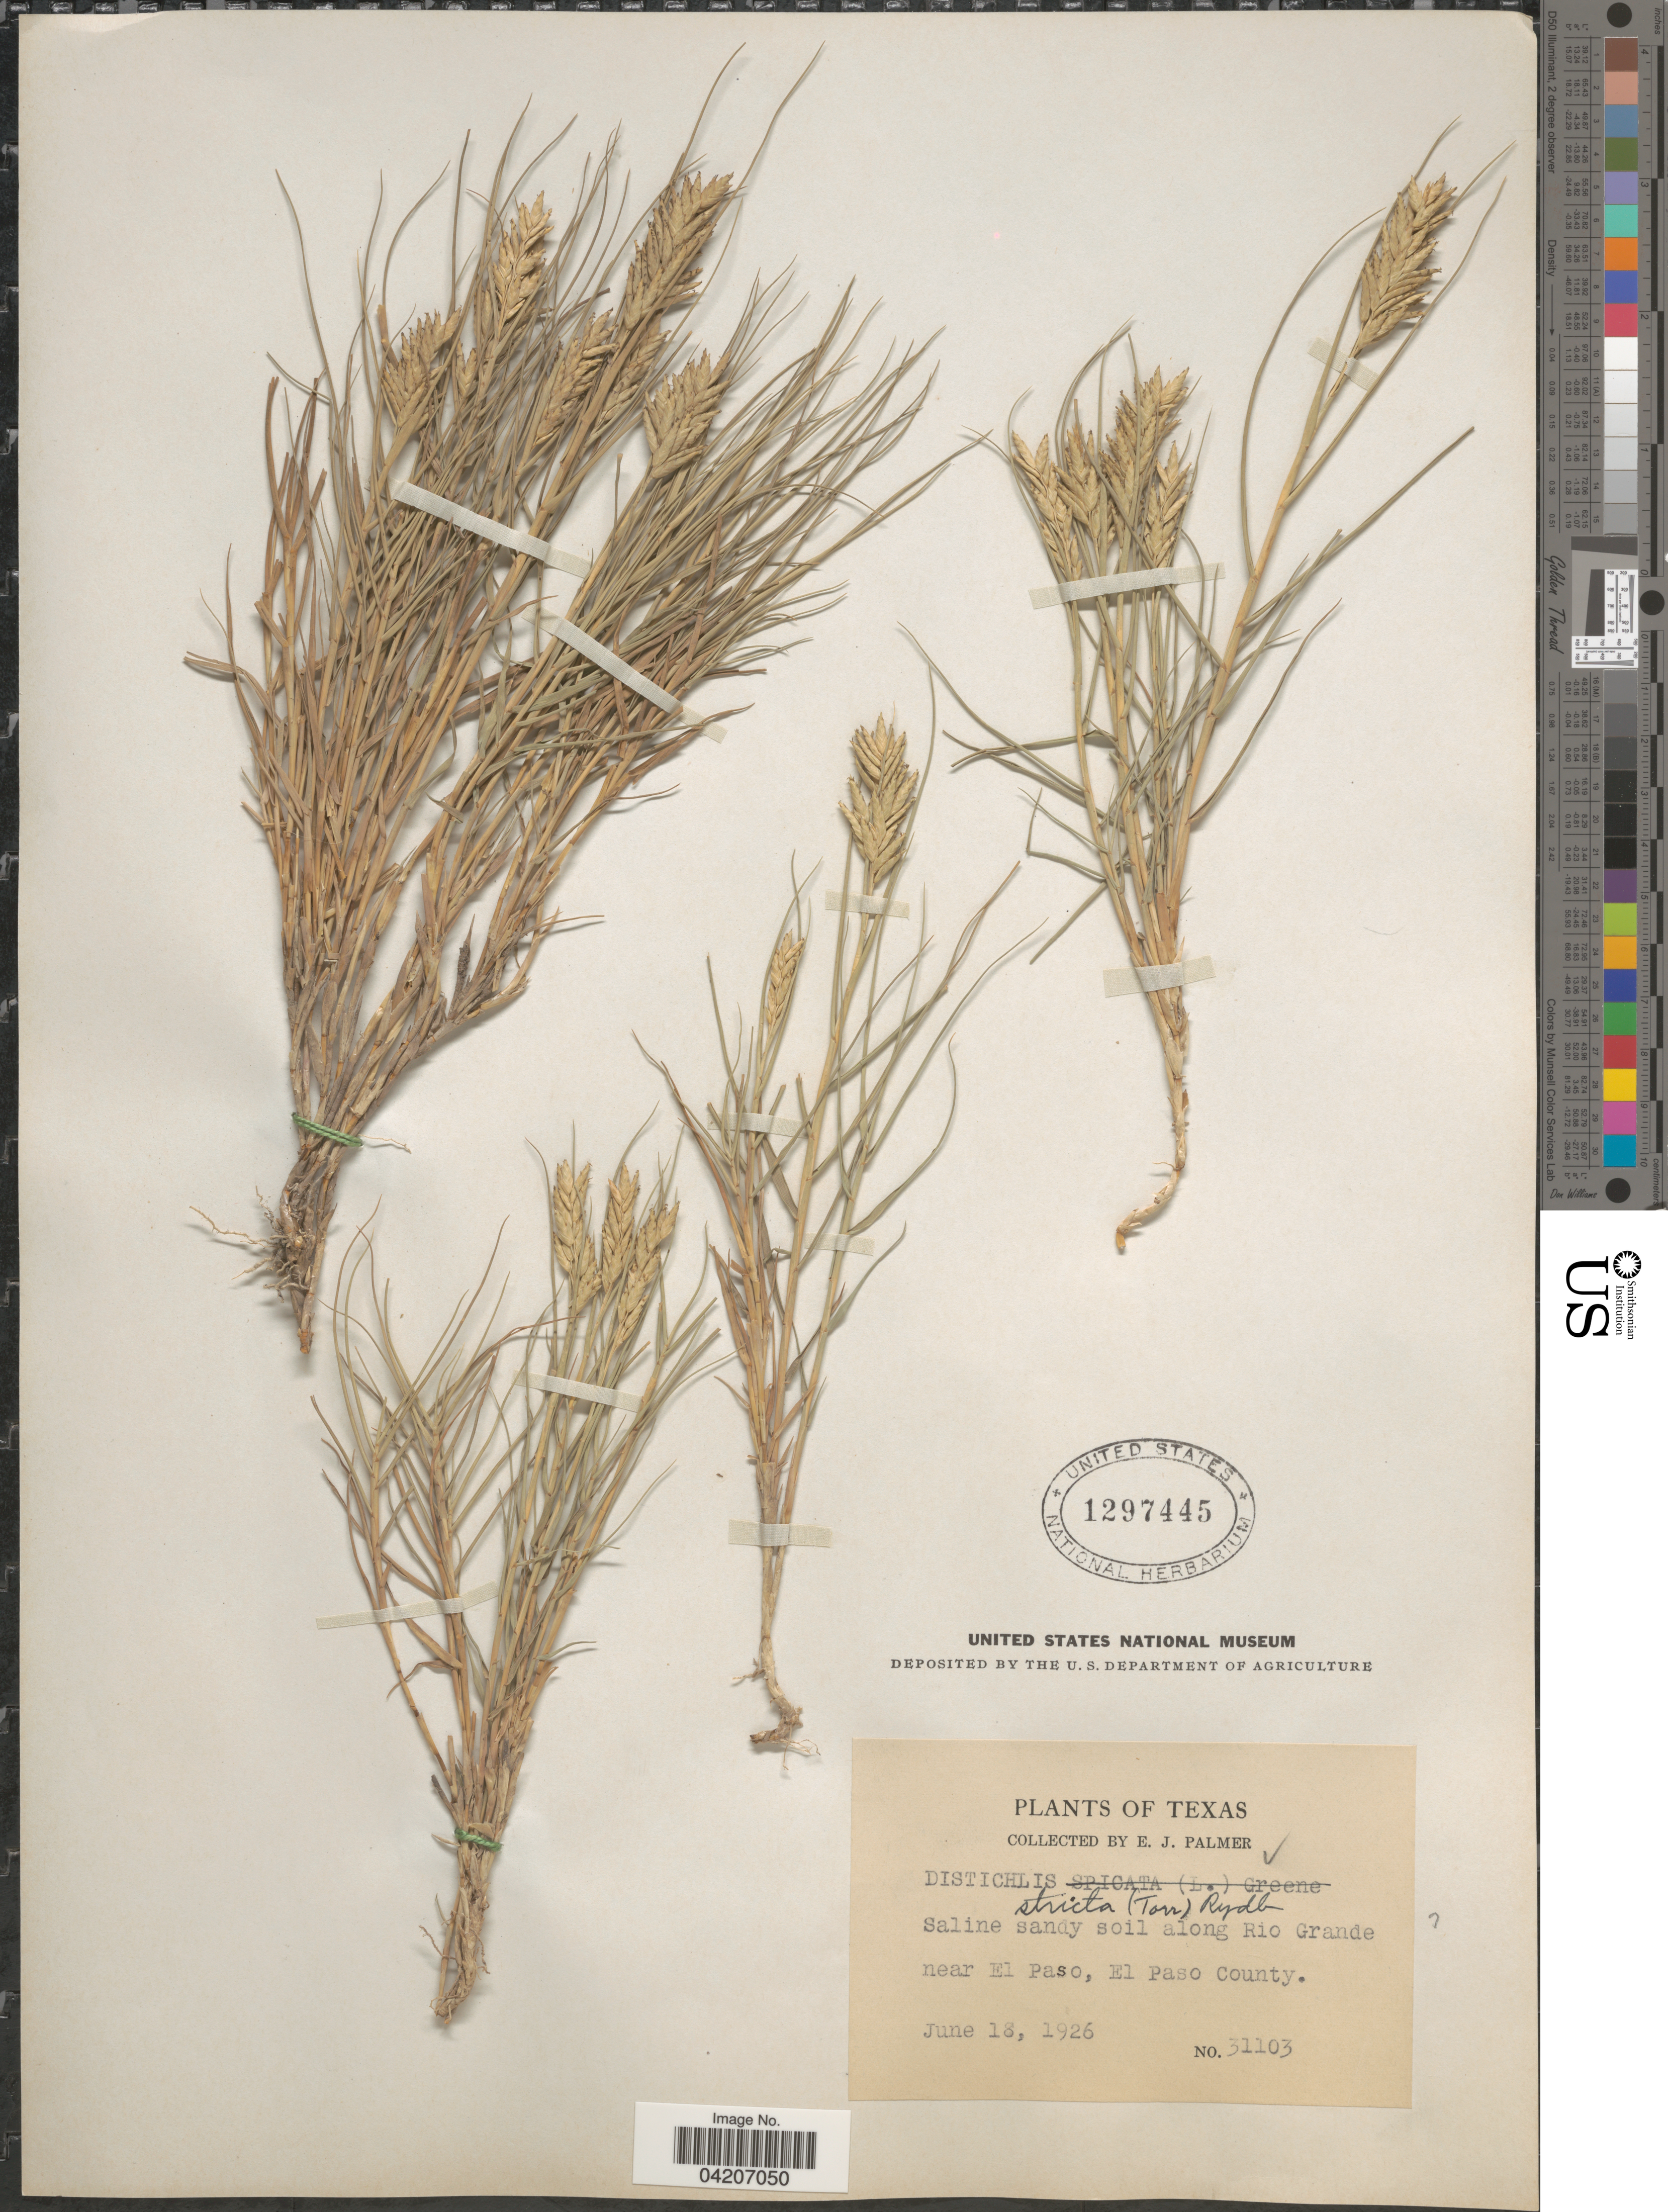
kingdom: Plantae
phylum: Tracheophyta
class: Liliopsida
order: Poales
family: Poaceae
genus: Distichlis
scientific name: Distichlis spicata subsp. stricta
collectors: E. J. Palmer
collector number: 31103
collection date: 1926-06-18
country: United States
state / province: Texas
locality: Saline sandy soil along Rio Grande near El Paso, El Paso County.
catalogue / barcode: US 1297445